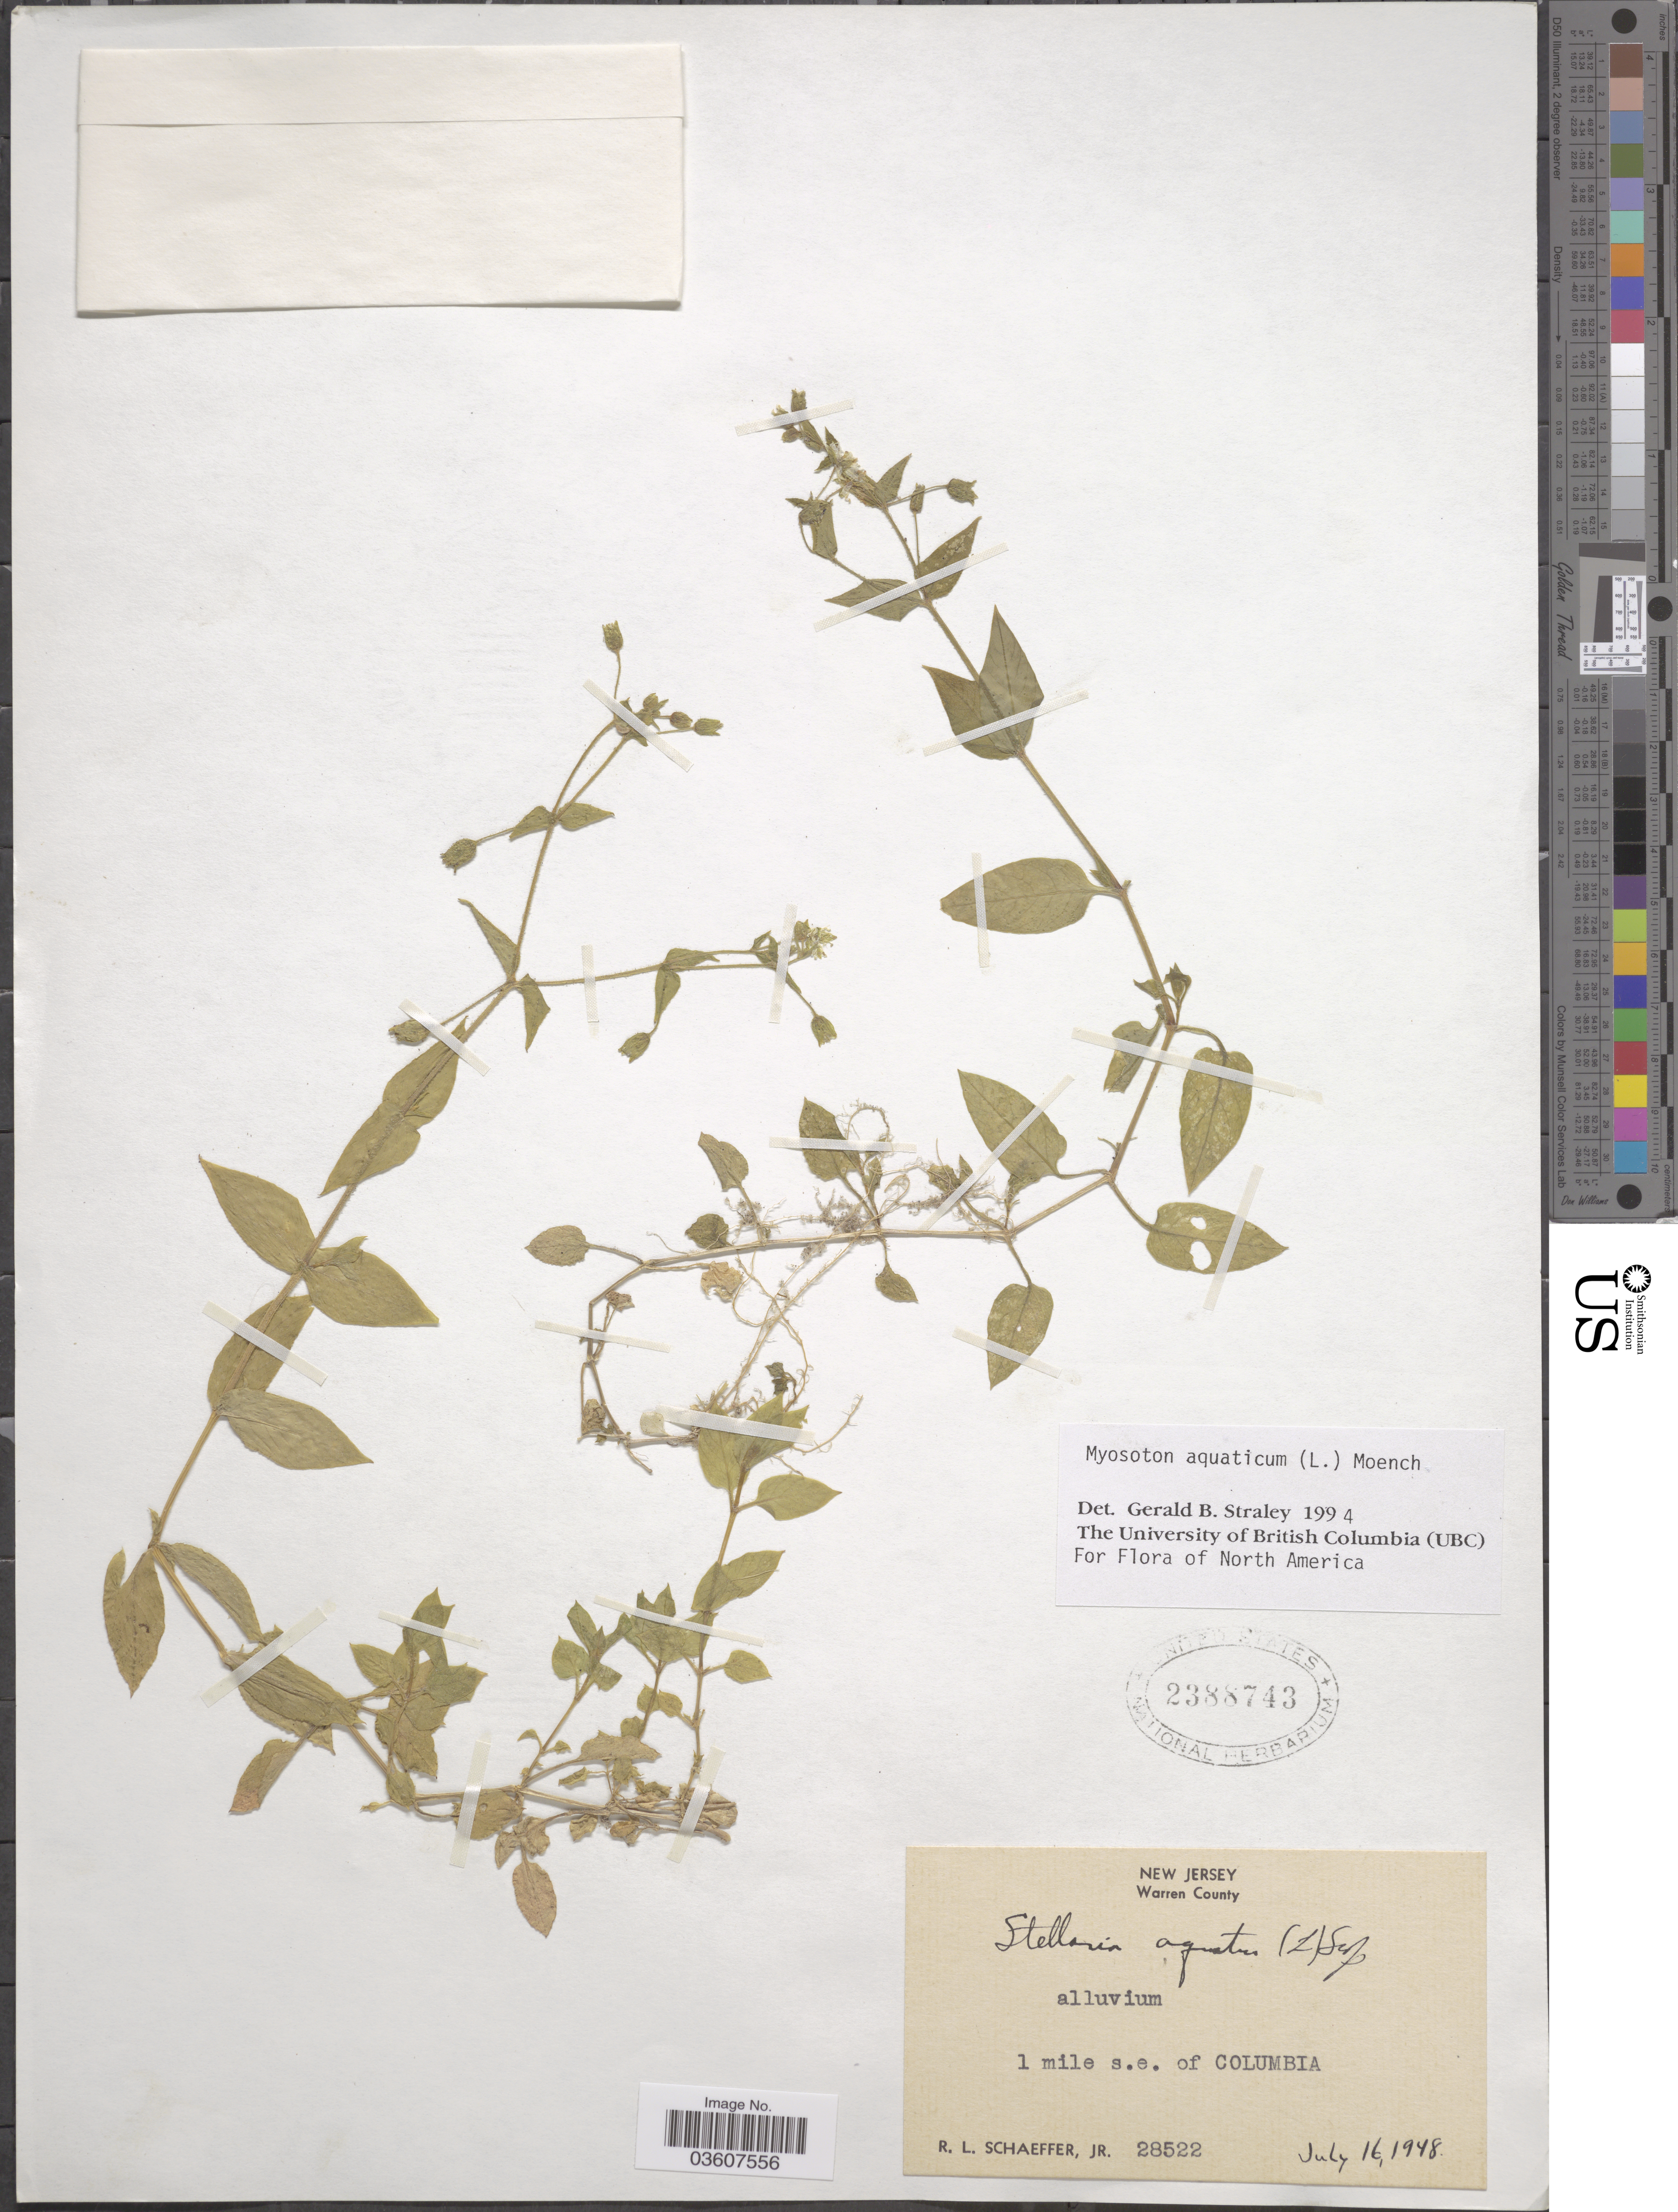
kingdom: Plantae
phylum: Tracheophyta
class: Magnoliopsida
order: Caryophyllales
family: Caryophyllaceae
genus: Stellaria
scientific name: Stellaria aquatica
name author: L.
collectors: R. L. Schaeffer Jr.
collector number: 28522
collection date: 1948-07-16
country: United States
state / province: New Jersey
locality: Warren County. 1 mile s.e. of Columbia.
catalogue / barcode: US 2388743